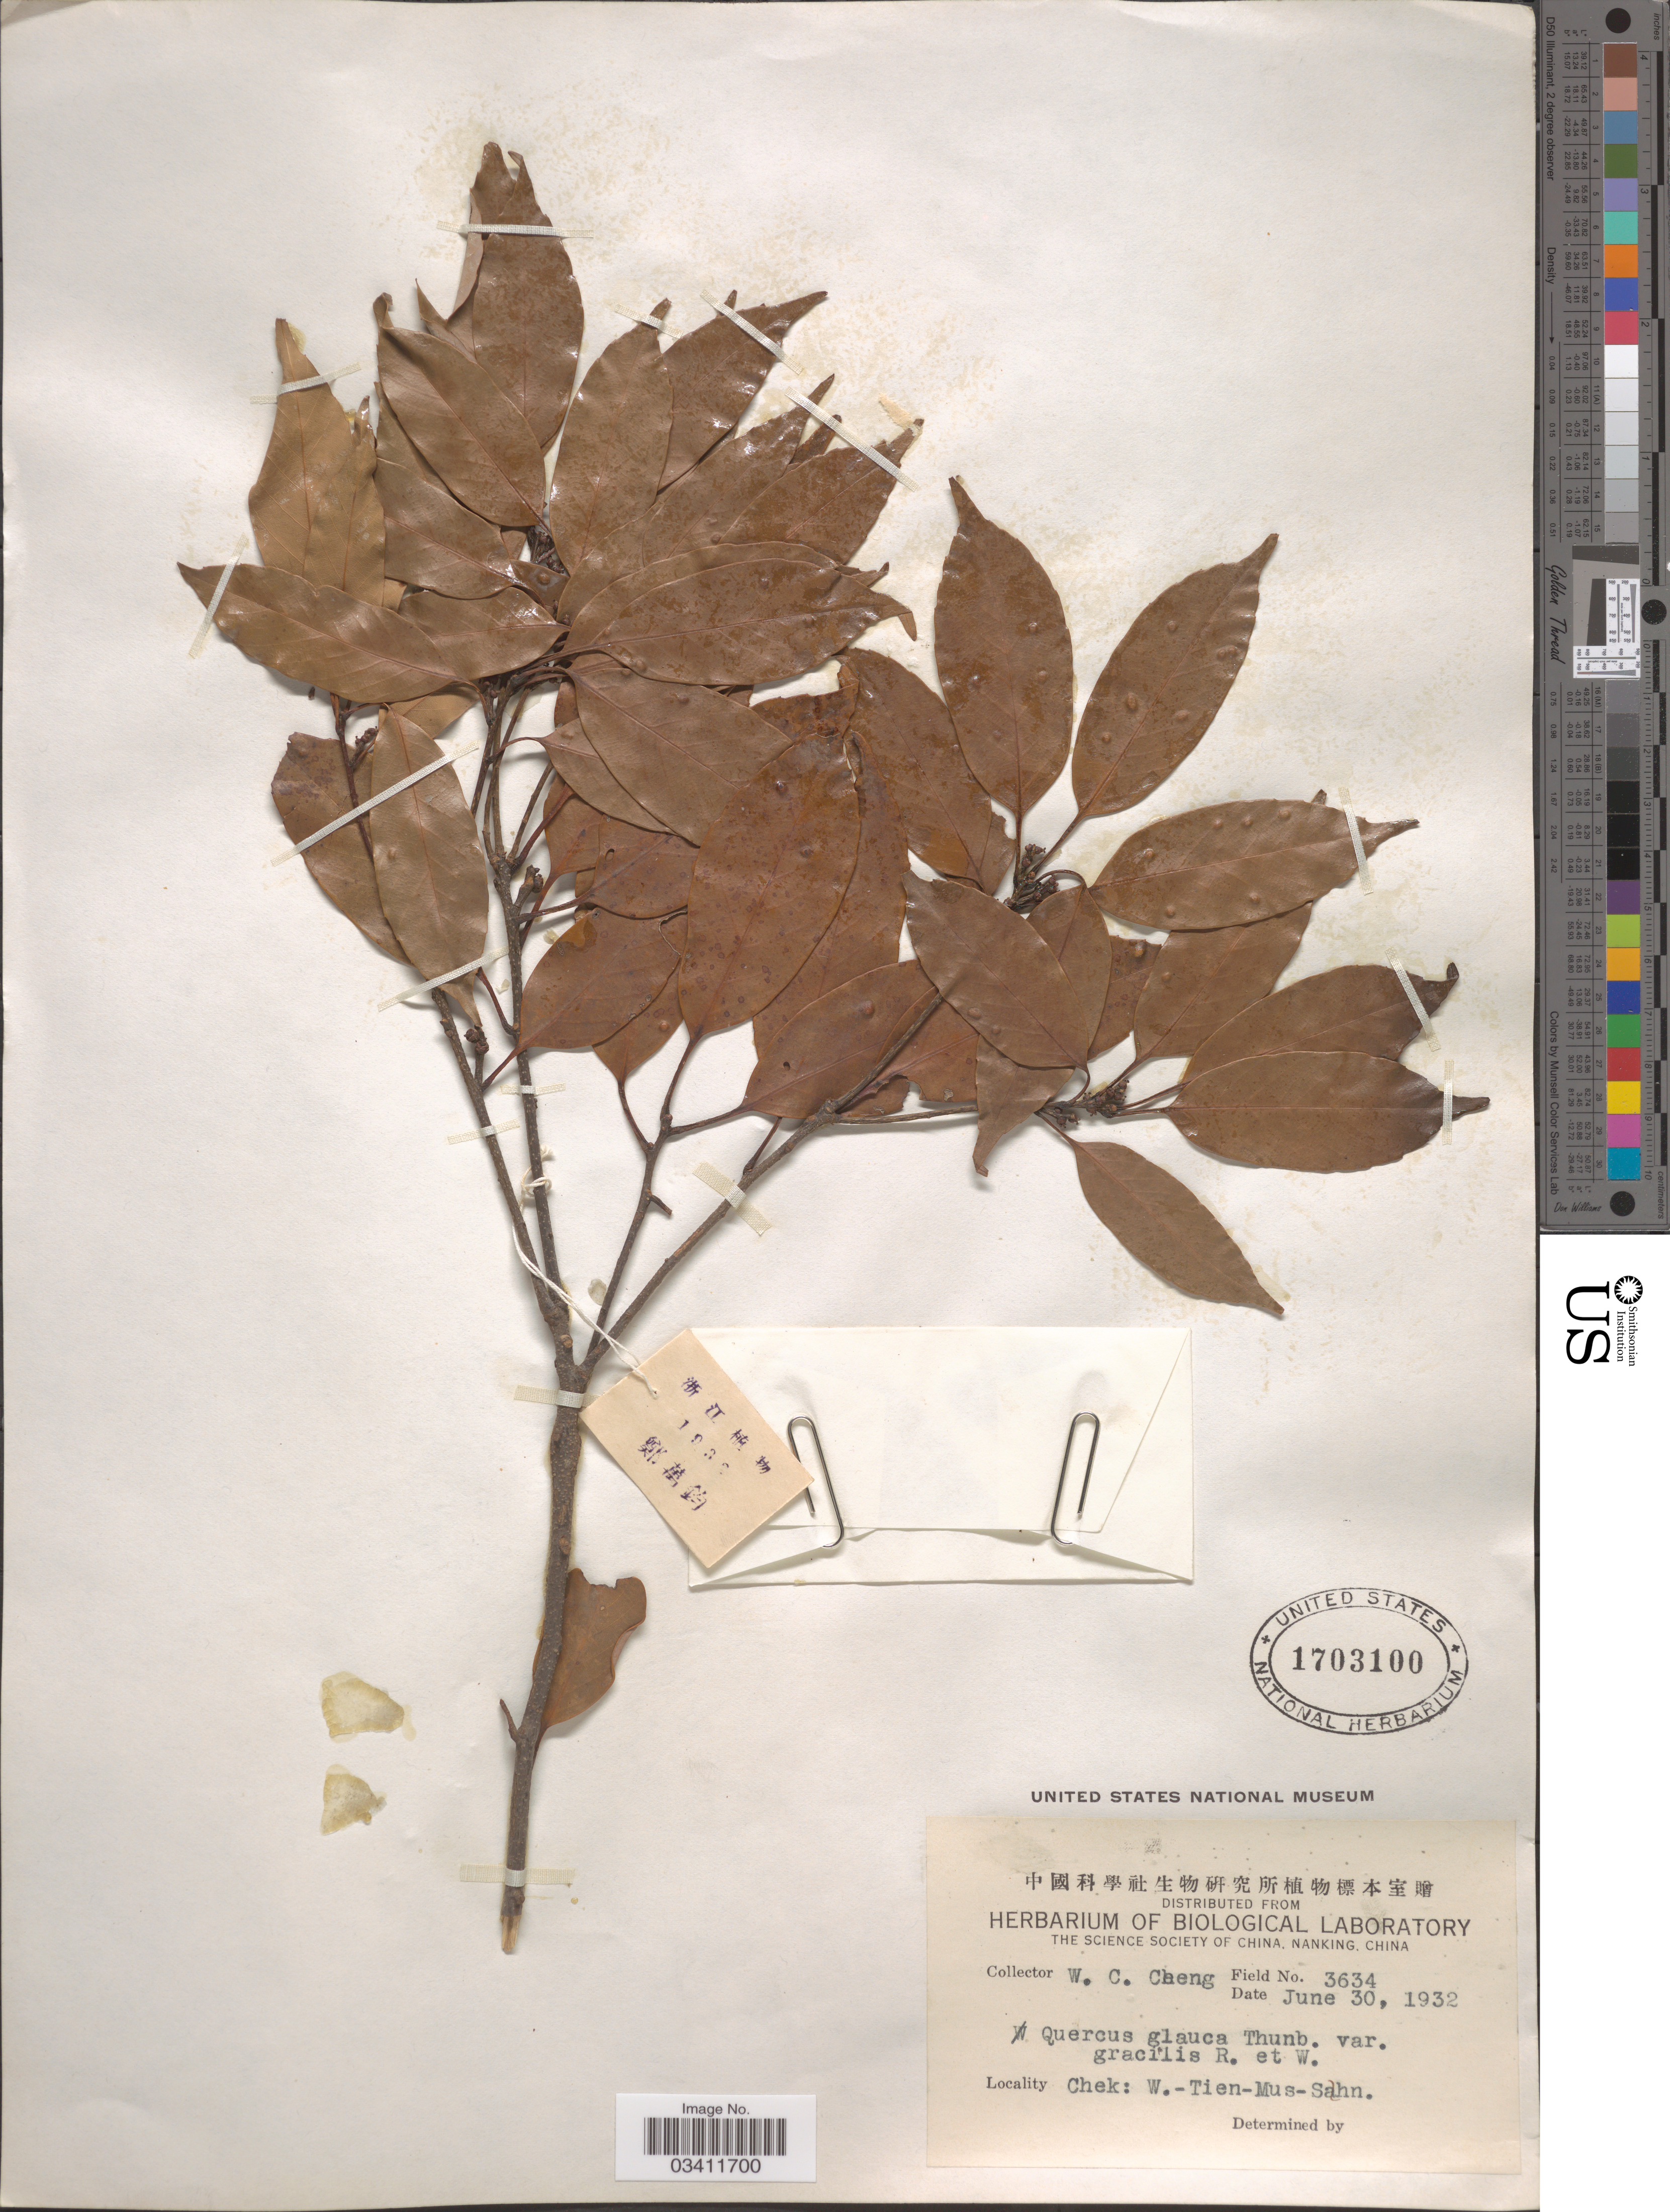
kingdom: Plantae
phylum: Tracheophyta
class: Magnoliopsida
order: Fagales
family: Fagaceae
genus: Quercus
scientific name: Quercus glauca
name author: Thunb.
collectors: W. C. Cheng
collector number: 3634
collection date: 1932-06-30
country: China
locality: Chek: W. -Tien-Mus-Shan.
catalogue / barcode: US 1703100